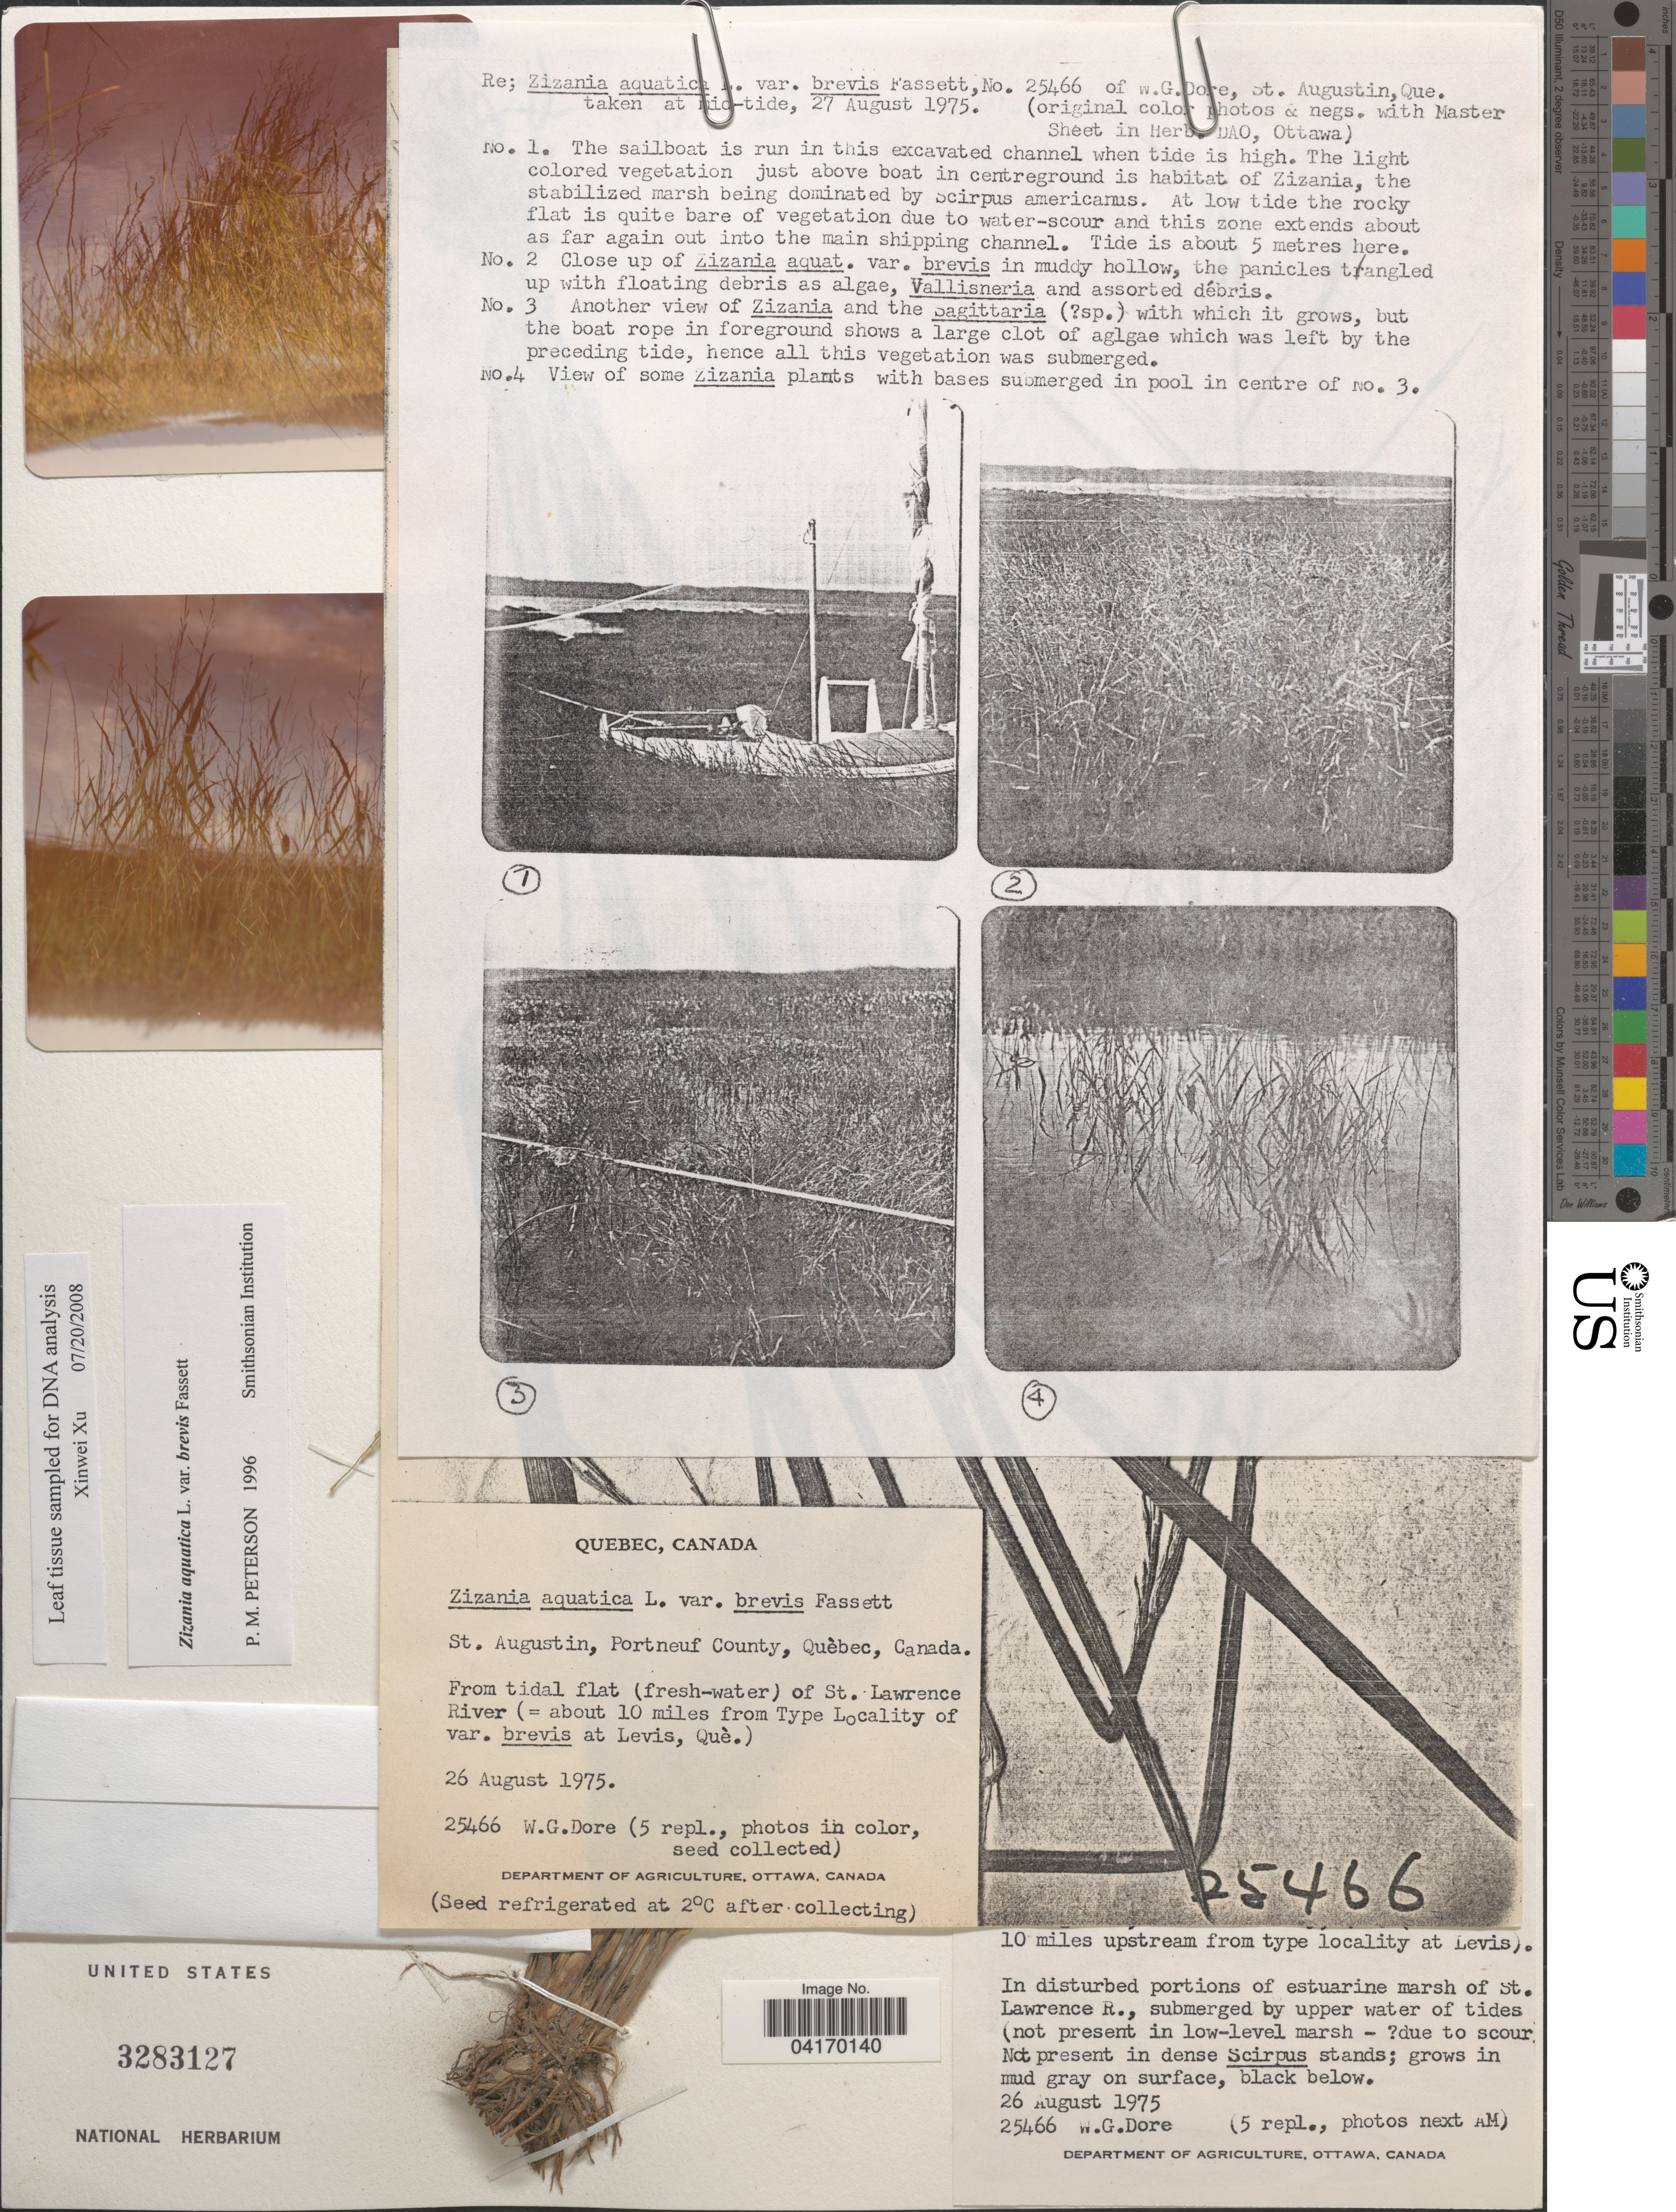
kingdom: Plantae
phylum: Tracheophyta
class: Liliopsida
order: Poales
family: Poaceae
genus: Zizania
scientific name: Zizania aquatica var. brevis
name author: Fassett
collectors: W. Dore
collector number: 25466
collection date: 1975-08-26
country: Canada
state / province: Quebec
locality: St. Augustin, Portneuf County. From tidal flat (fresh-water) of St. Lawrence River (= about 10 miles from Type Locality at Levis).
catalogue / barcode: US 3283127